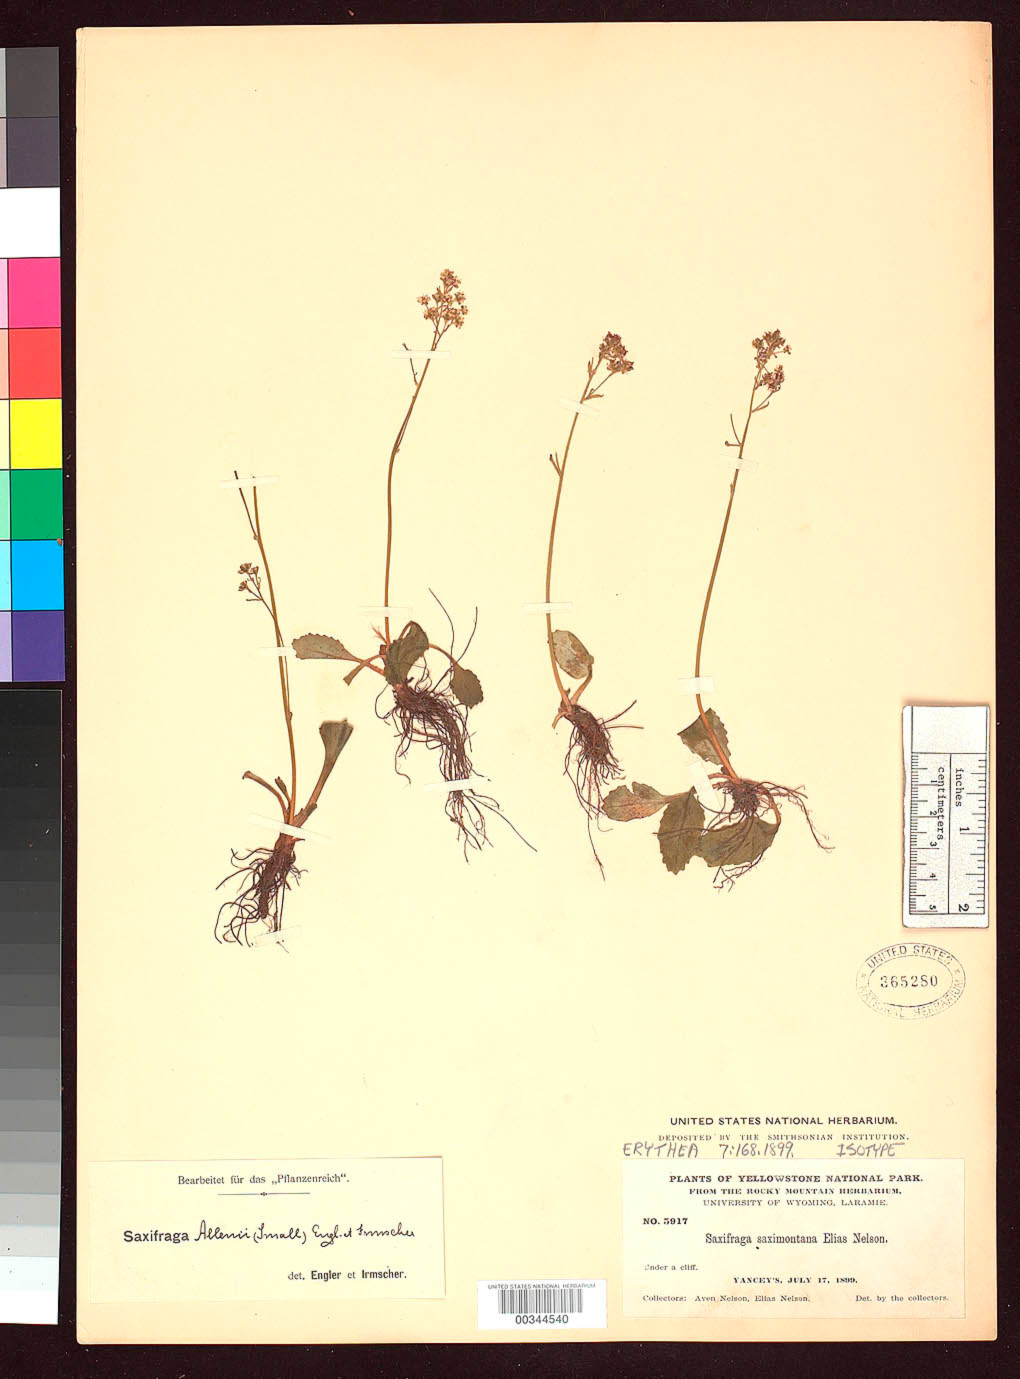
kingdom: Plantae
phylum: Tracheophyta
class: Magnoliopsida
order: Saxifragales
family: Saxifragaceae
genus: Saxifraga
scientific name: Saxifraga saximontana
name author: E. Nelson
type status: Isotype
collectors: A. Nelson & E. Nelson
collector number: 5917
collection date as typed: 17 Jul 1899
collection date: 1899-07-17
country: United States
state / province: Wyoming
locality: Yellowstone National Park, near Yancey.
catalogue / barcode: US 365280